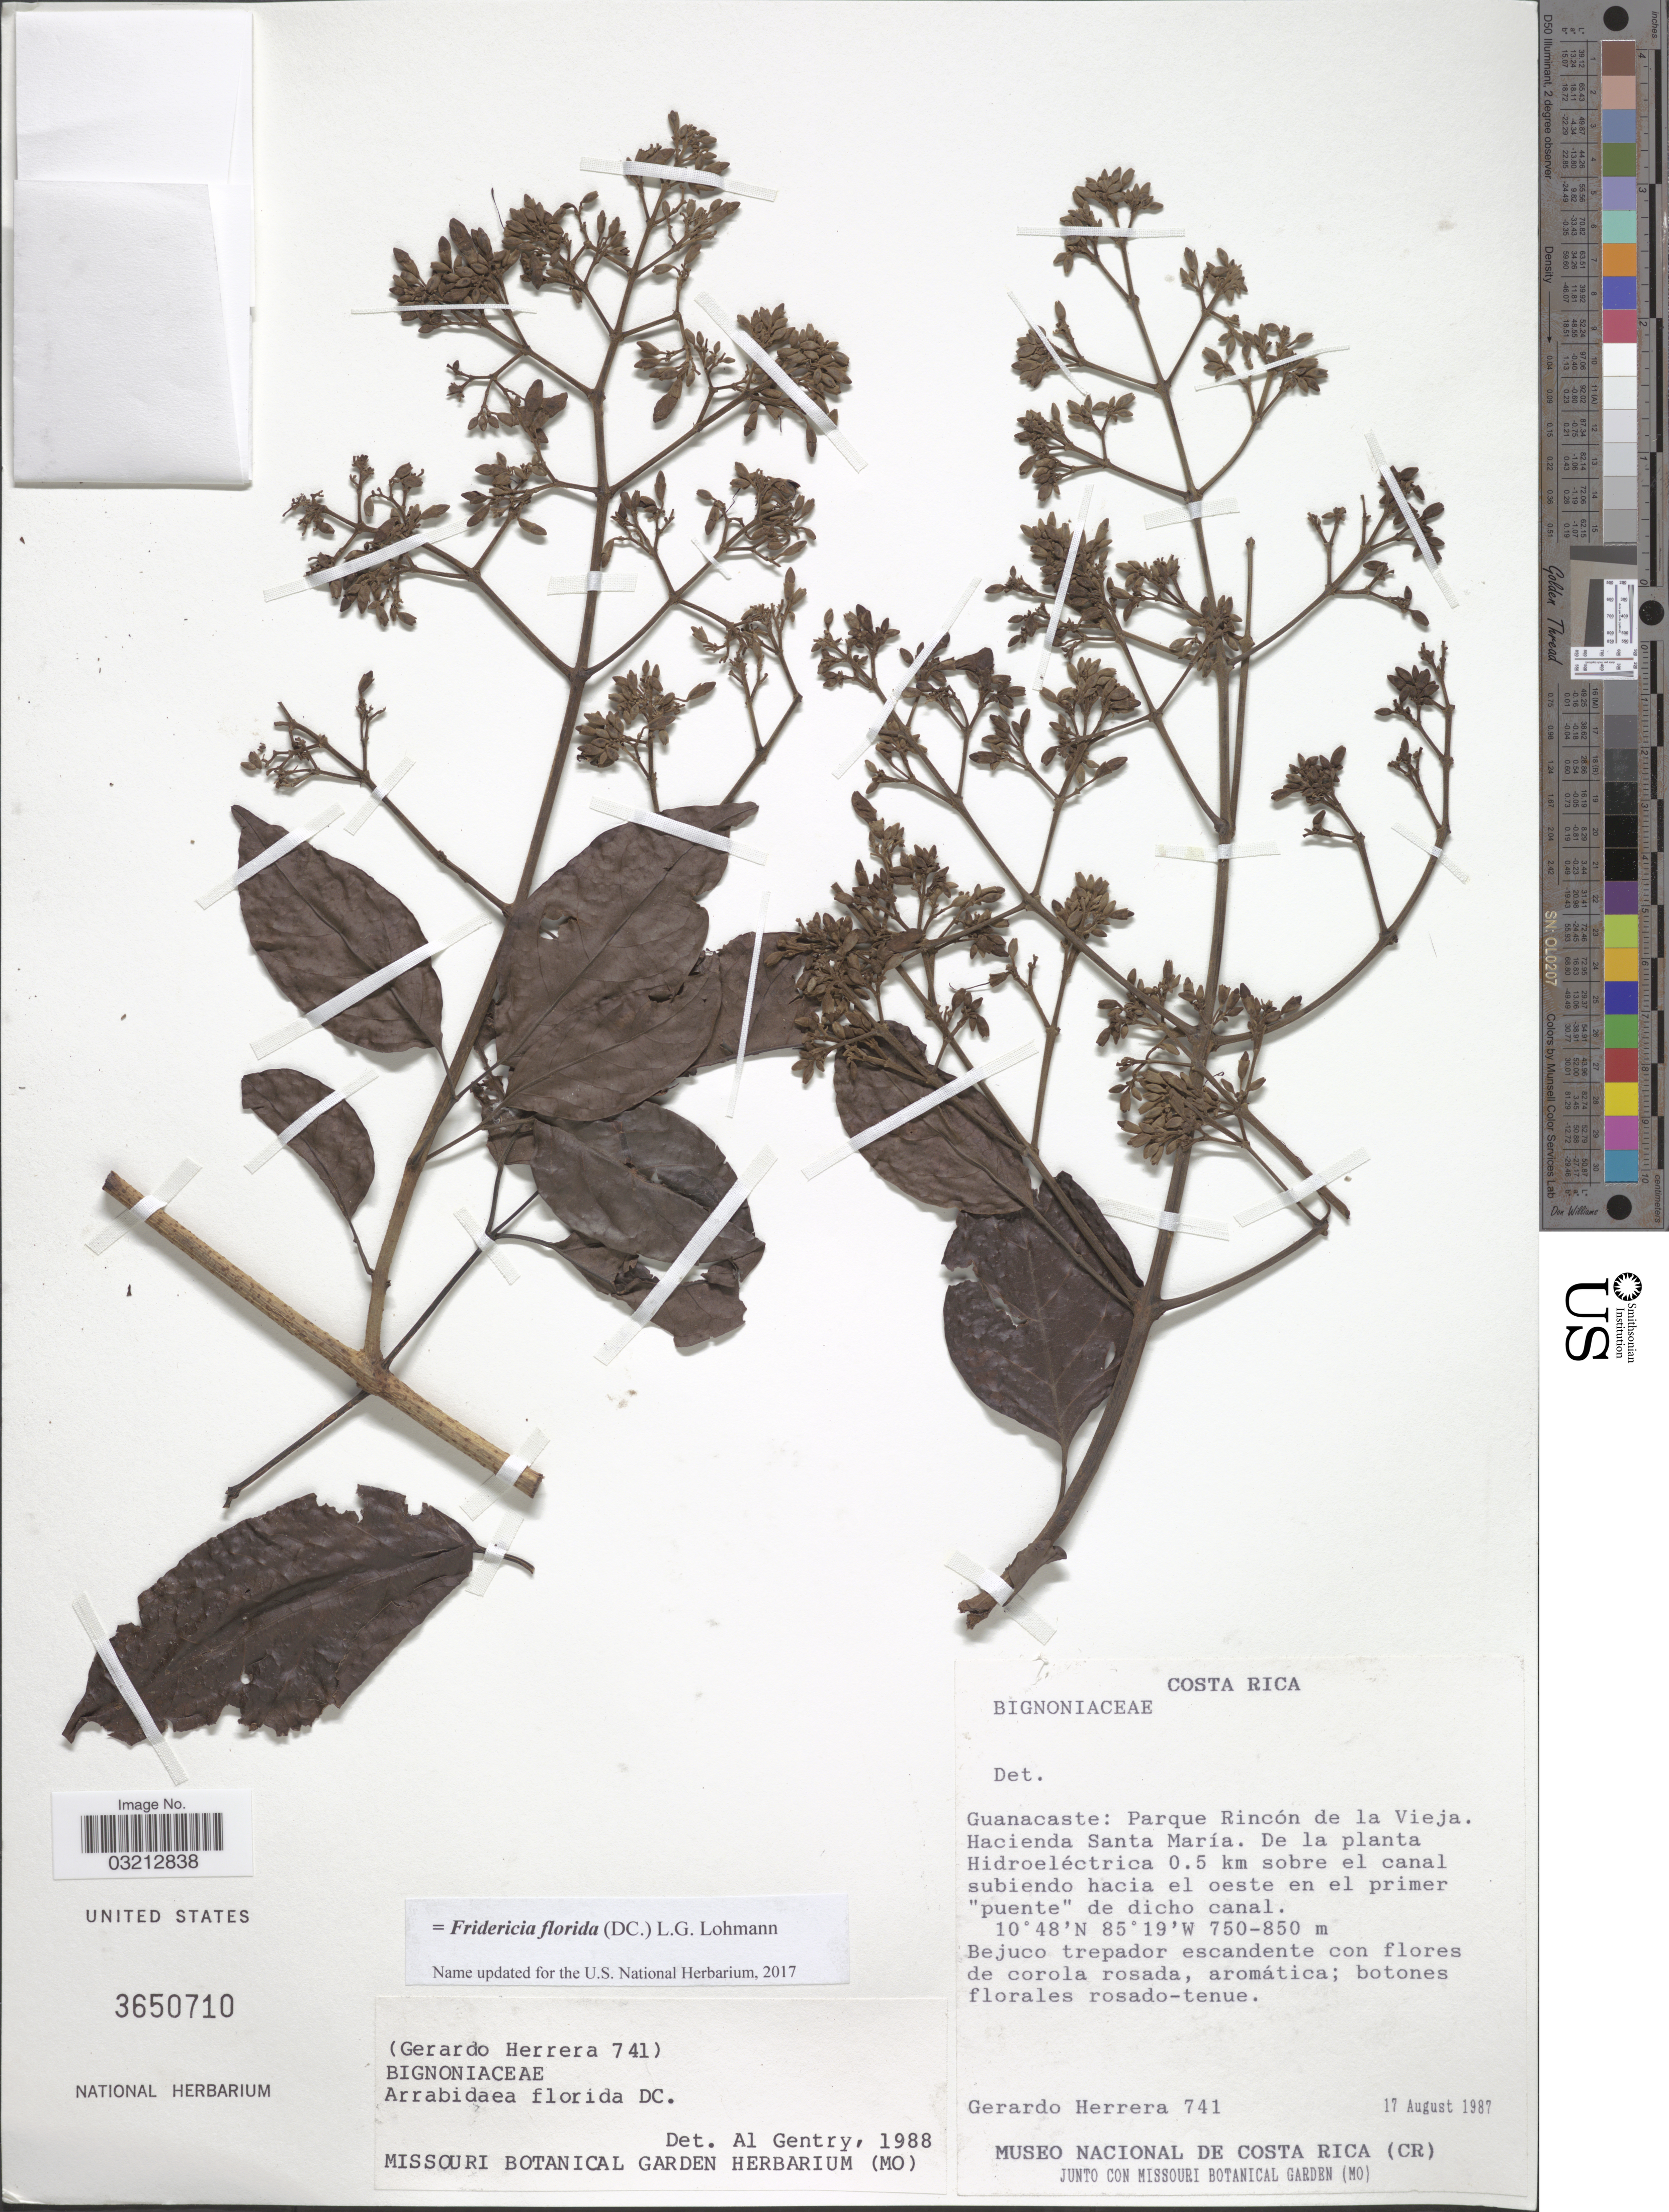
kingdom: Plantae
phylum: Tracheophyta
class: Magnoliopsida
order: Lamiales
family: Bignoniaceae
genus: Fridericia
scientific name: Fridericia florida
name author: (DC.) L.G. Lohmann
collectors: G. Herrera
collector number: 741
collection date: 1987-08-17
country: Costa Rica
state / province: Guanacaste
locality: Parque Rincón de la Vieja. Hacienda Santa María. De la planta Hidroelétrica 0.5 km sobre el canal subiendo hacia el oeste en el primer "puente" de dicho canal.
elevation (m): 750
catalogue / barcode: US 3650710